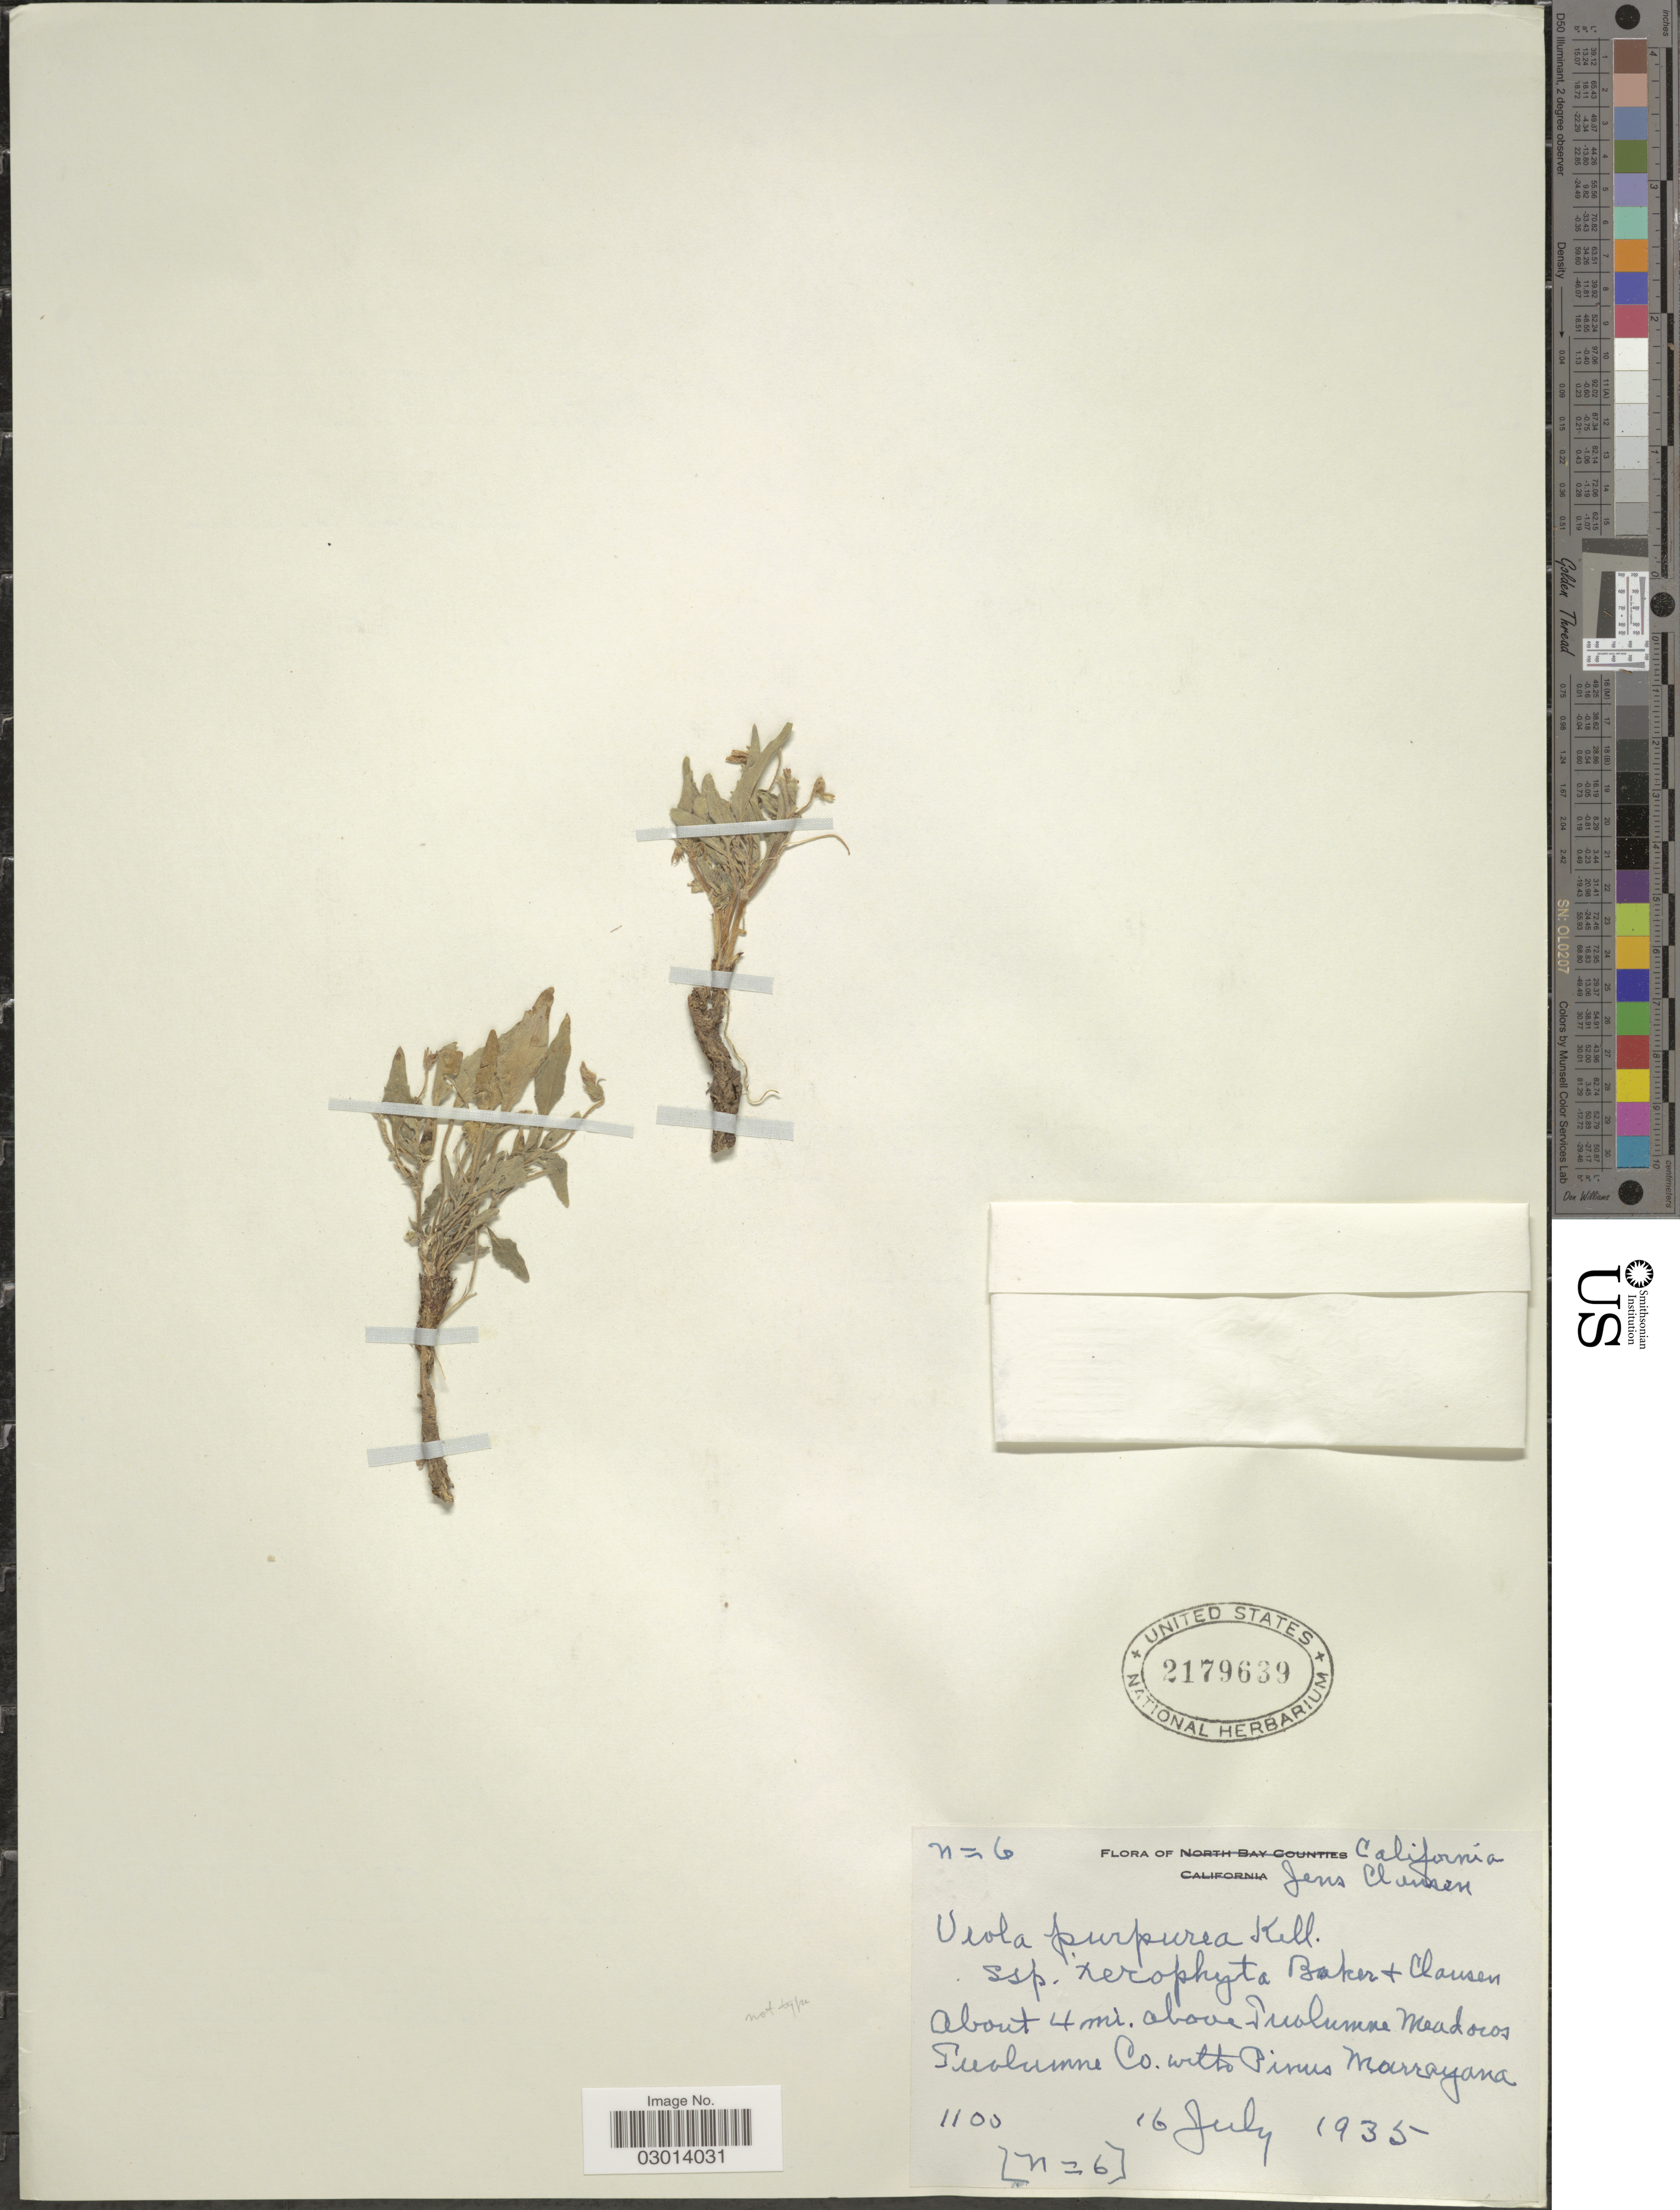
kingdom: Plantae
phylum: Tracheophyta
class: Magnoliopsida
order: Malpighiales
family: Violaceae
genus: Viola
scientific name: Viola purpurea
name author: Kellogg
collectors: J. Clausen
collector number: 6/1100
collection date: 1935-07-16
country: United States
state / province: California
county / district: Tuolumne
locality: About 4 mi. above Tuolumne Meadows Tuolumne Co.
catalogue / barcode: US 2179639